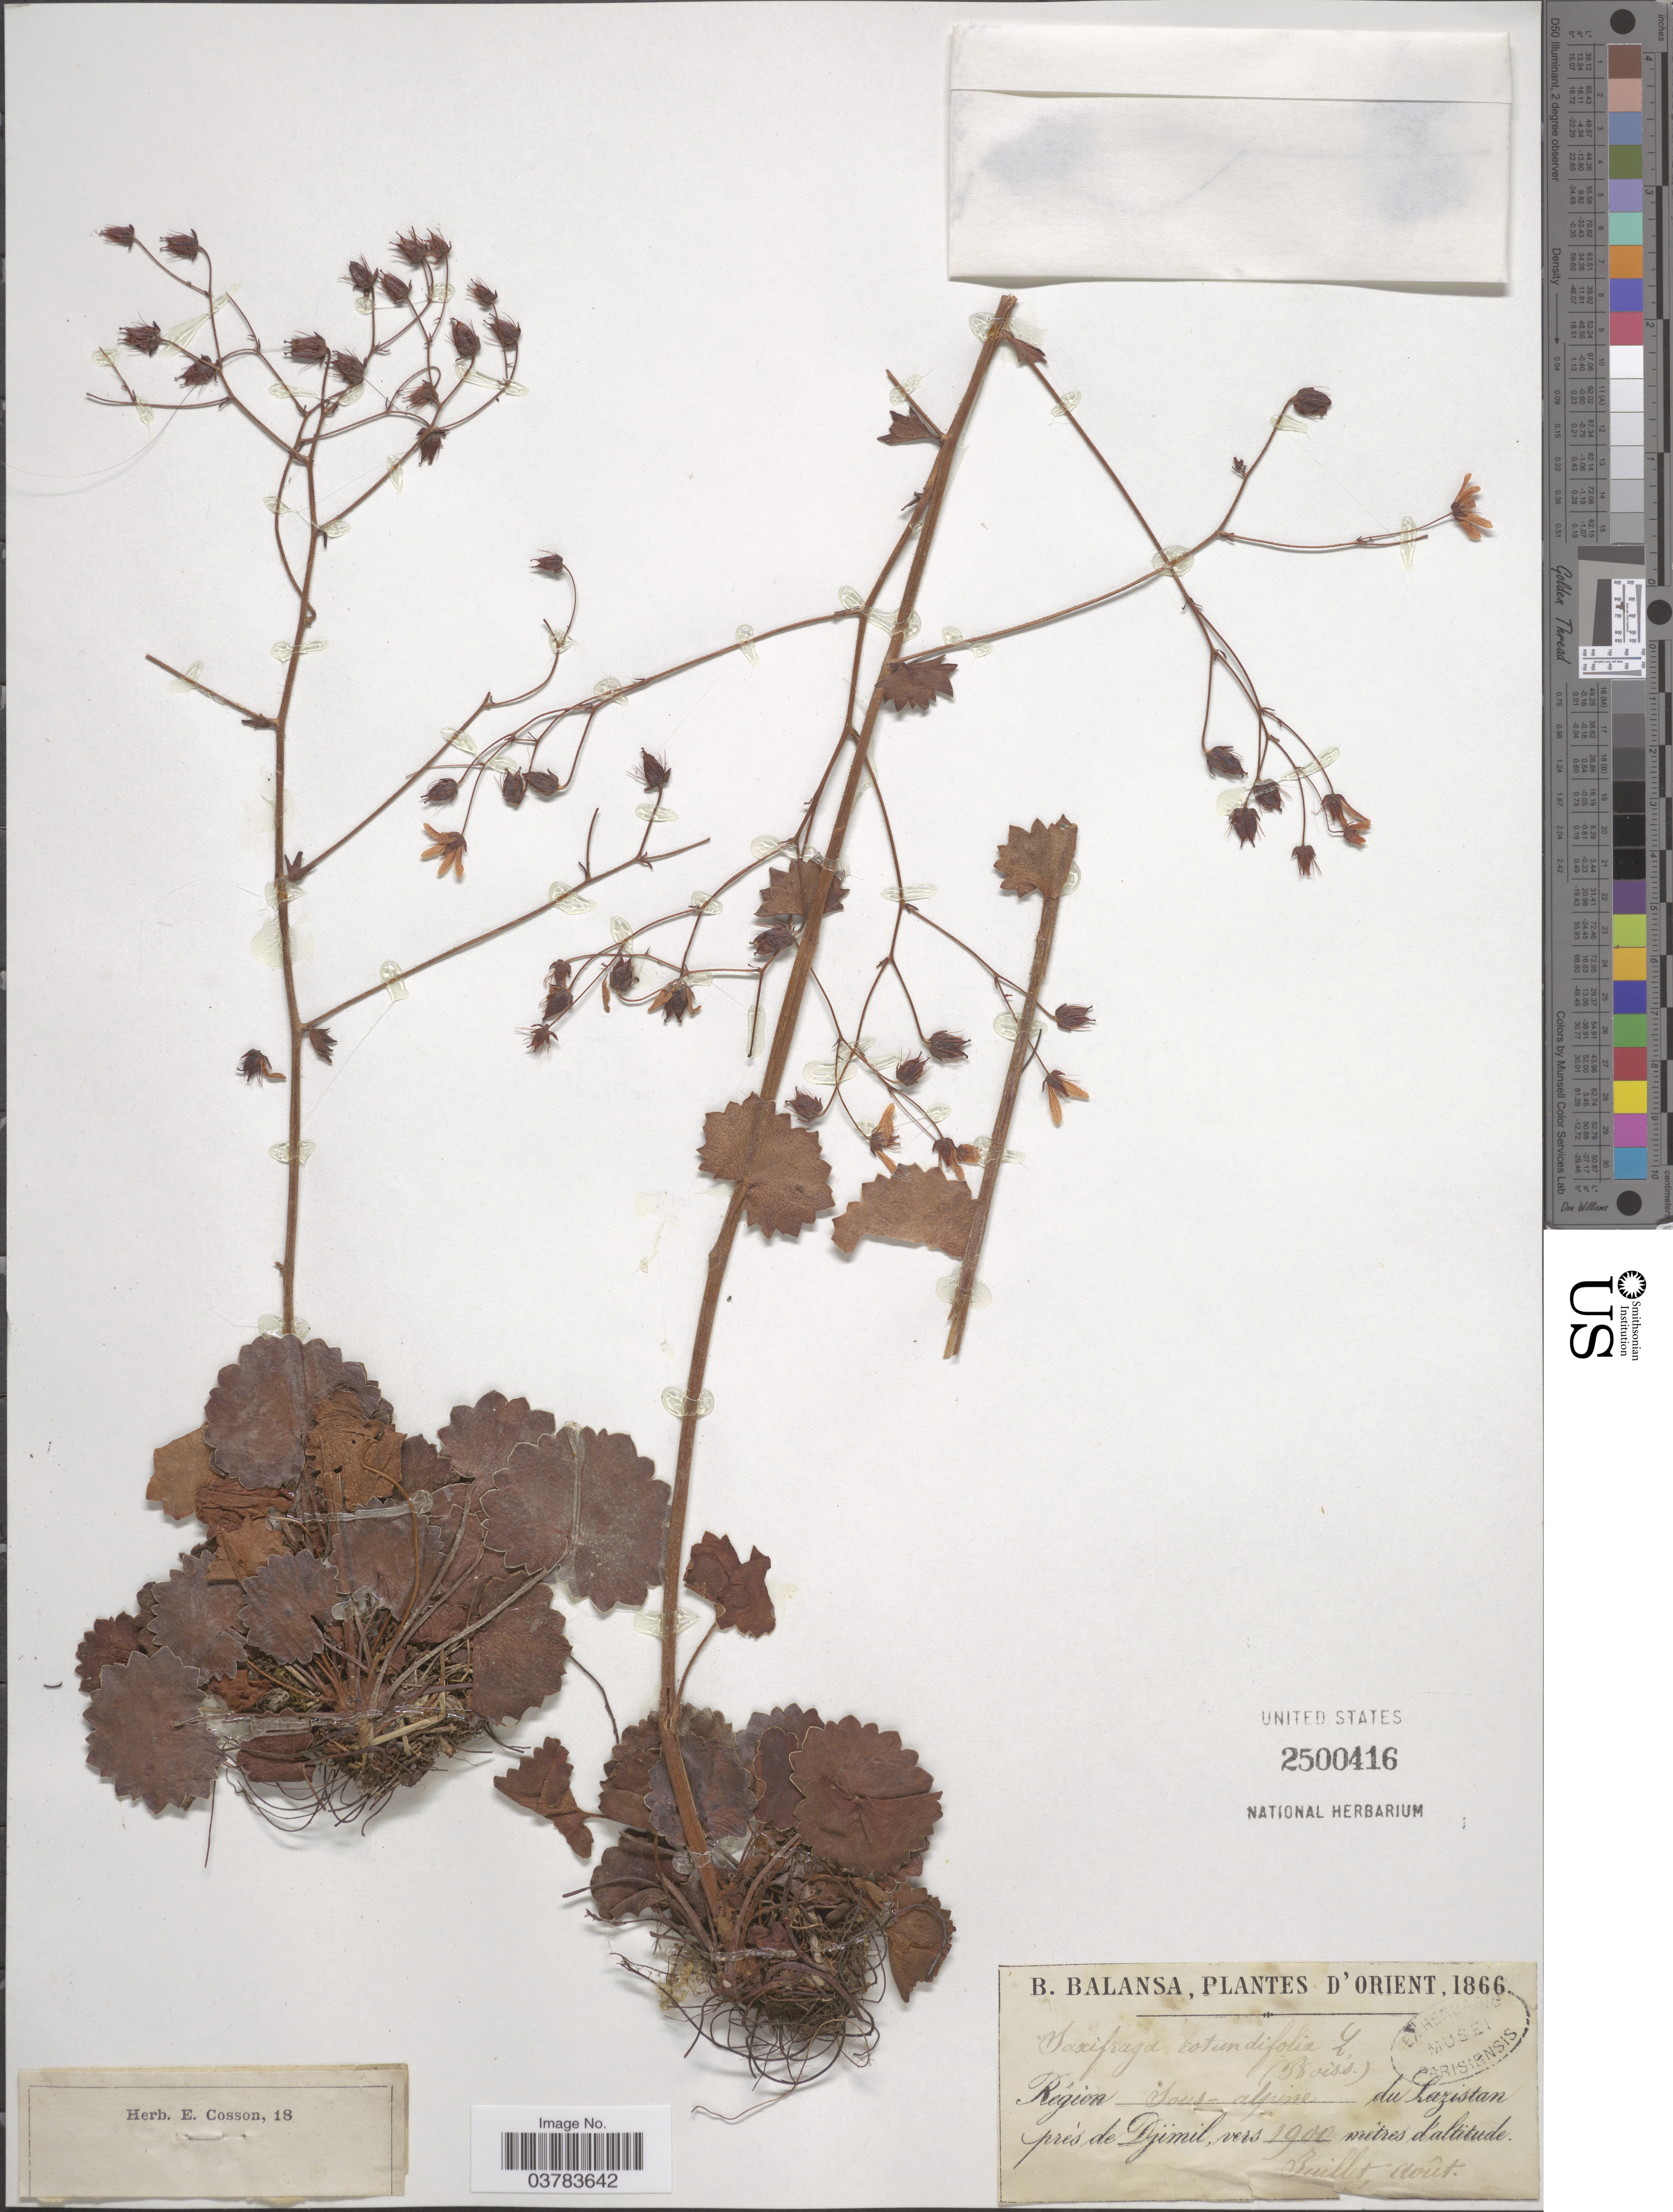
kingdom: Plantae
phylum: Tracheophyta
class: Magnoliopsida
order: Saxifragales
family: Saxifragaceae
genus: Saxifraga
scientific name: Saxifraga rotundifolia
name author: L.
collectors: B. Balansa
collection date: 1866-07/1866-08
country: Turkey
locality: D'Orient. Region Sous-alpine du Lazistan prés de Djimil.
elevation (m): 1900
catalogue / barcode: US 2500416